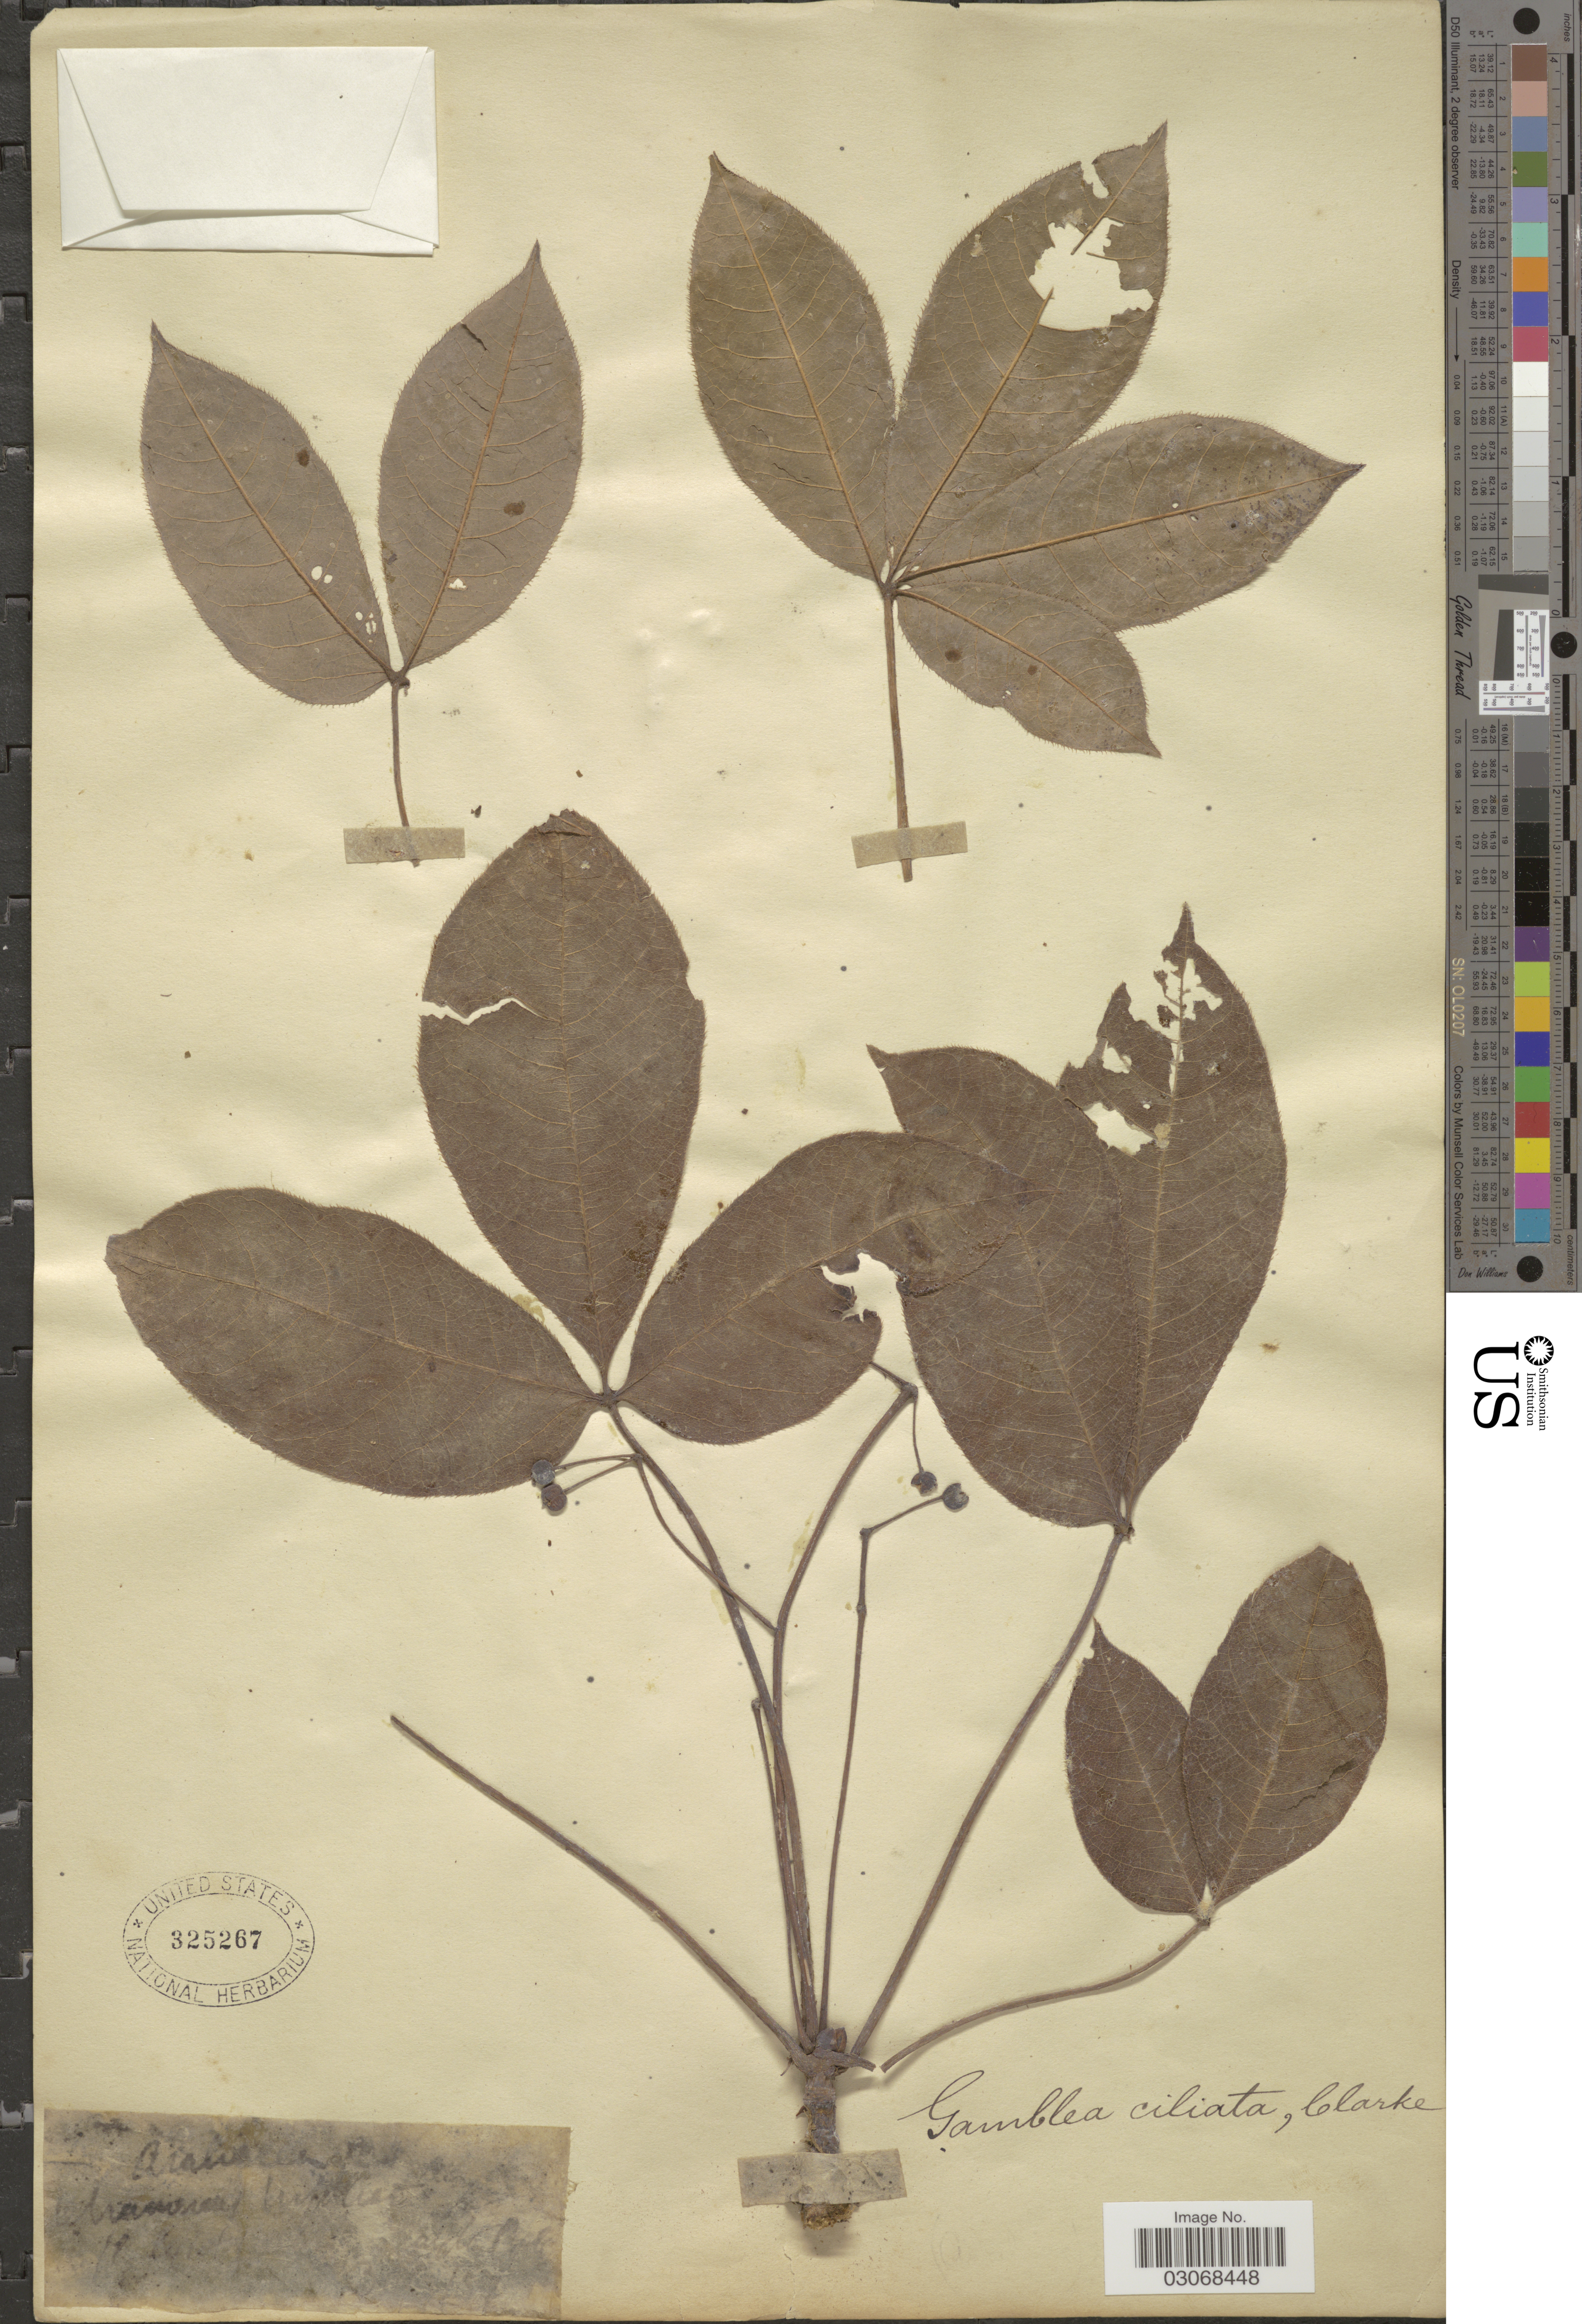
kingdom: Plantae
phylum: Tracheophyta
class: Magnoliopsida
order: Apiales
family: Araliaceae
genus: Gamblea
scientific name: Gamblea ciliata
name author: C.B. Clarke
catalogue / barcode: US 325267